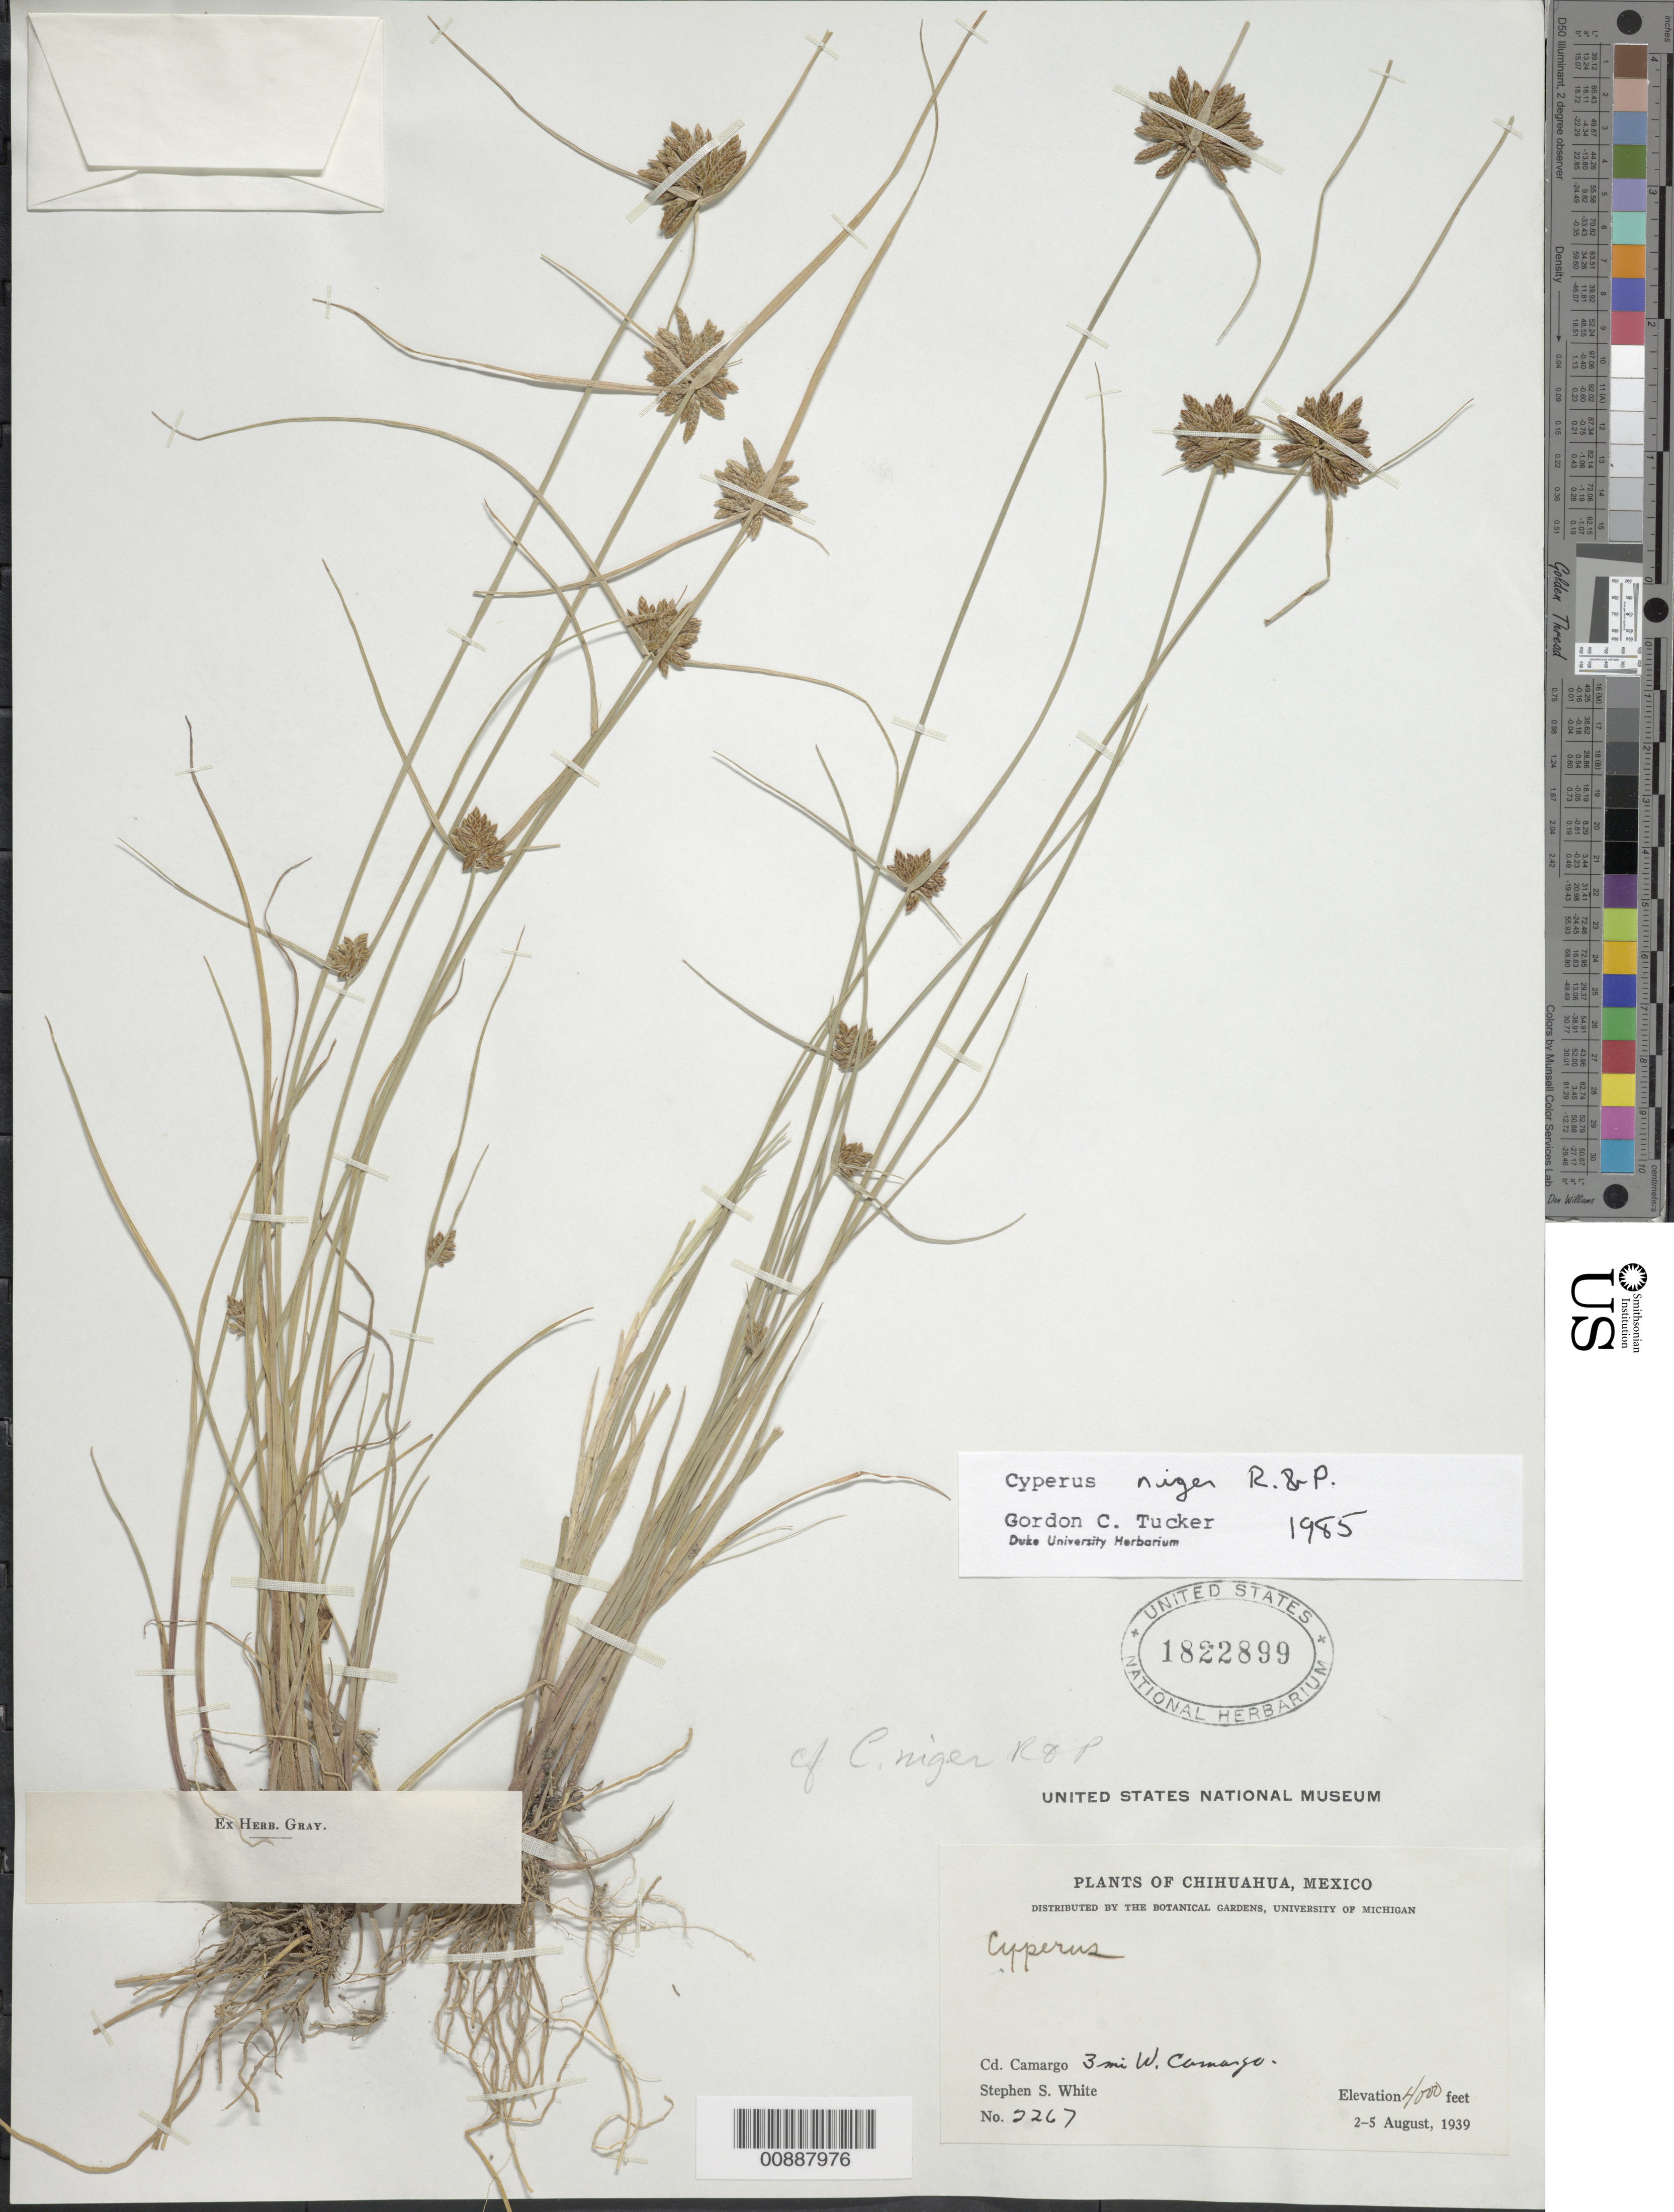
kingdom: Plantae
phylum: Tracheophyta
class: Liliopsida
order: Poales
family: Cyperaceae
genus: Cyperus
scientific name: Cyperus niger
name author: Ruiz & Pav.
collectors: S. S. White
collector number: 2267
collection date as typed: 02 Aug 1939 to 05 Aug 1939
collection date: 1939-08-02/1939-08-05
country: Mexico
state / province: Chihuahua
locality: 3 mi. W Cd. Camargo.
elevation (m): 1219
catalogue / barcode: US 1822899